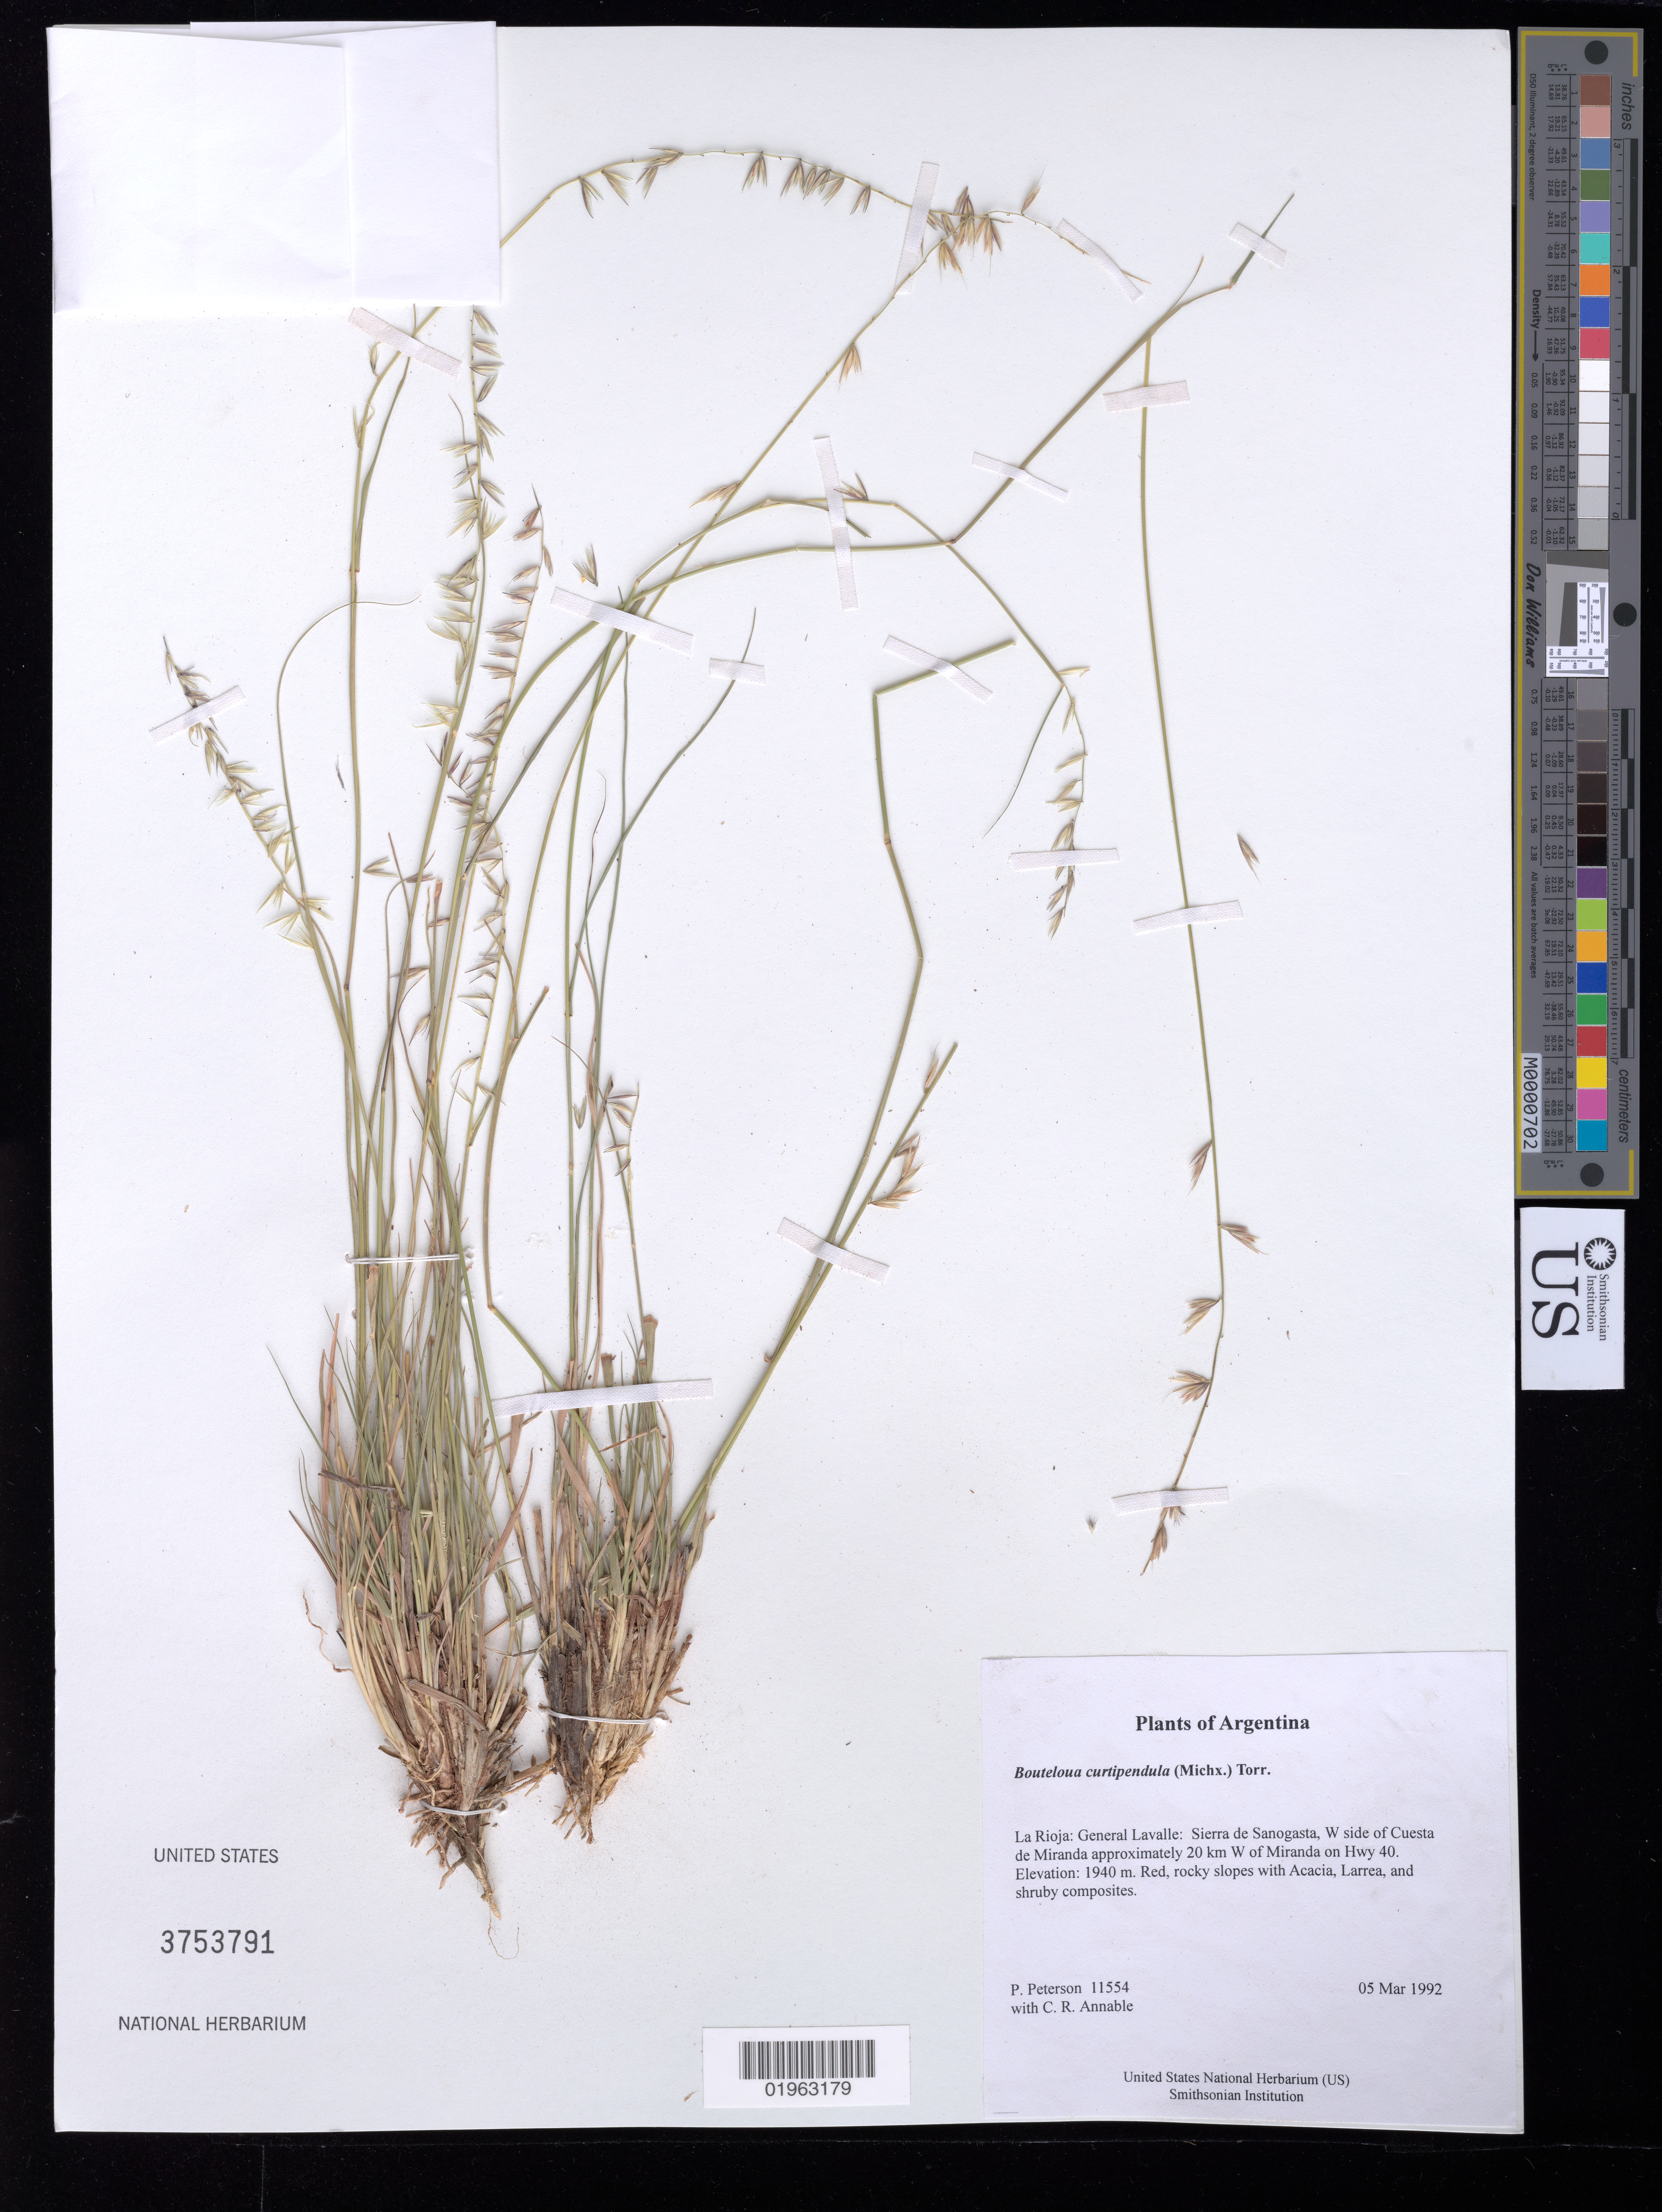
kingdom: Plantae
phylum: Tracheophyta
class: Liliopsida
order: Poales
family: Poaceae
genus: Bouteloua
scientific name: Bouteloua curtipendula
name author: (Michx.) Torr.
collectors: P. M. Peterson & C. R. Annable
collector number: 11554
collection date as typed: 05 Mar 1992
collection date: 1992-03-05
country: Argentina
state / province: La Rioja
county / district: General Lavalle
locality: Sierra de Sanogasta, W side of Cuesta de Miranda approximately 20 km W of Miranda on Hwy 40.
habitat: Red, rocky slopes with Acacia, Larrea, and shruby composites.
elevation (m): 1940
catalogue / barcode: US 3753791